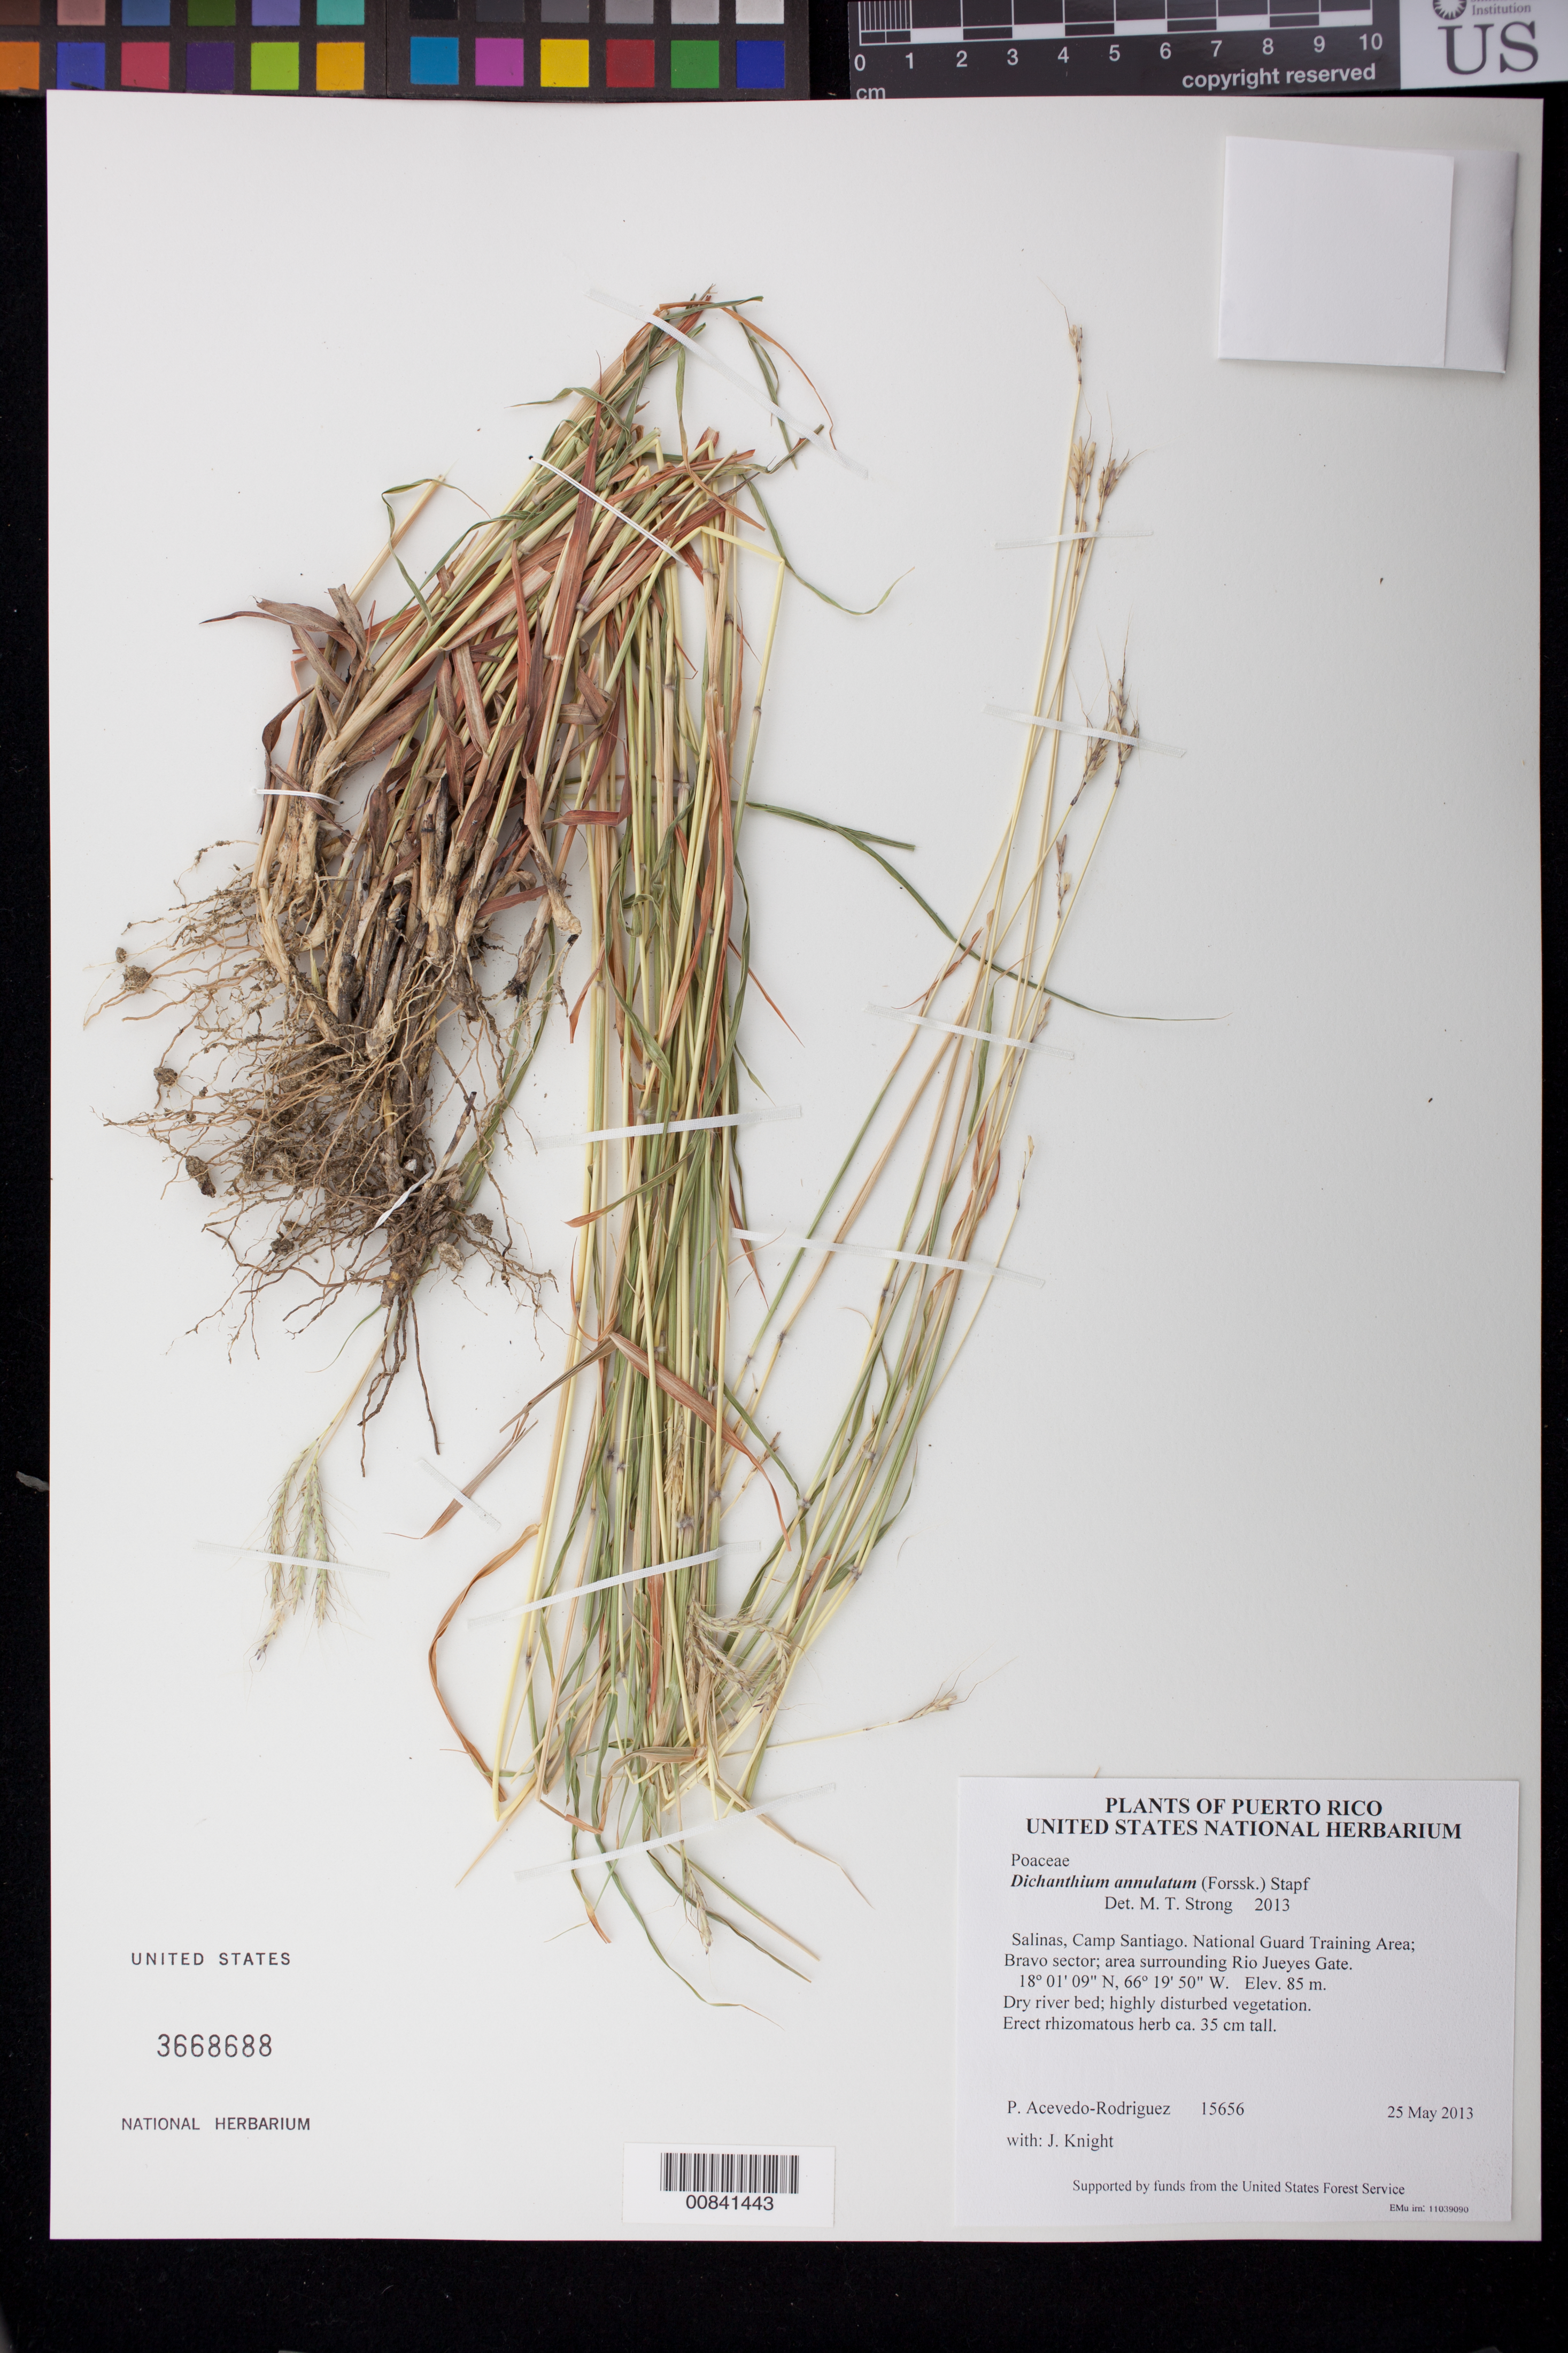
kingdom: Plantae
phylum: Tracheophyta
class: Liliopsida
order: Poales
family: Poaceae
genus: Dichanthium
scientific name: Dichanthium annulatum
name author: (Forssk.) Stapf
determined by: Strong, M. T., (US), Smithsonian Institution - National Museum of Natural History (UNITED STATES)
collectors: P. Acevedo-Rodr. & J. Knight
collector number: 15656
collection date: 2013-05-25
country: Puerto Rico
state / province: Salinas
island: Puerto Rico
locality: Camp Santiago. National Guard Training Area; Bravo sector; area surrounding Rio Jueyes Gate.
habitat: Dry river bed; highly disturbed vegetation.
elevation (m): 85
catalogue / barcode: US 3668688